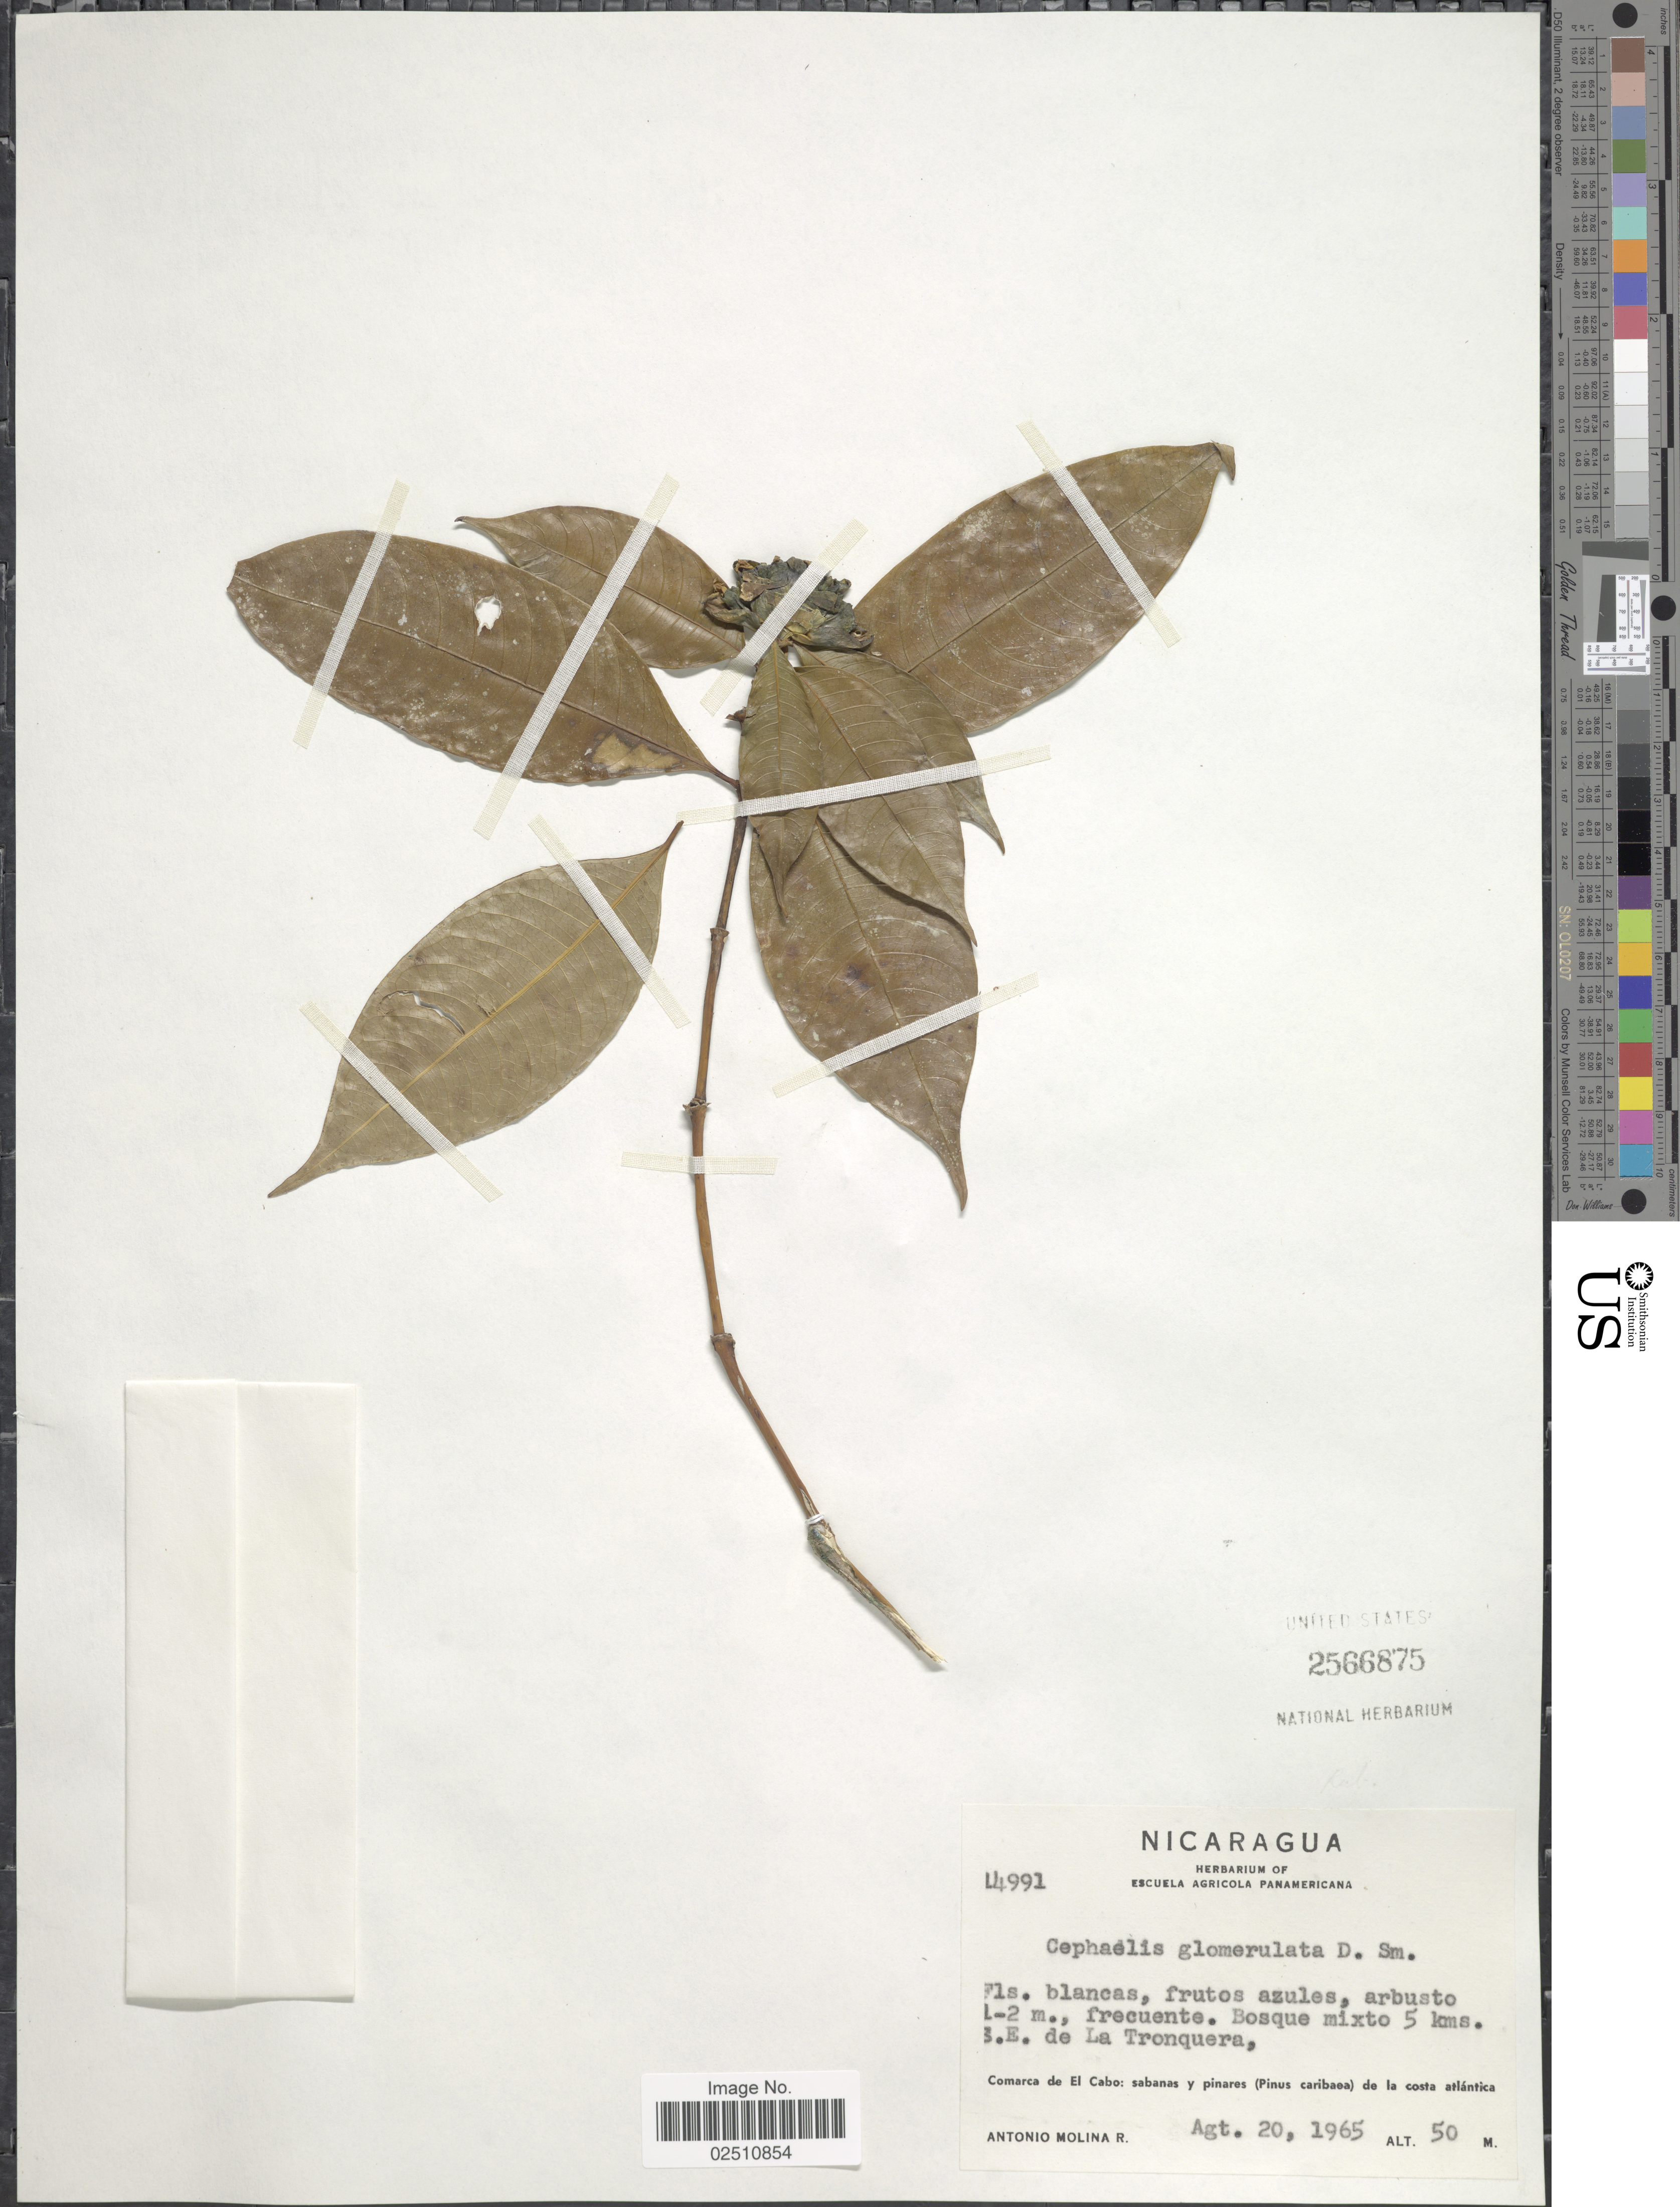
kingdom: Plantae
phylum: Tracheophyta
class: Magnoliopsida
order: Gentianales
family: Rubiaceae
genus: Psychotria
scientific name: Psychotria glomerulata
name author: (Donn. Sm.) Steyerm.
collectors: A. Molina R.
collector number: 14991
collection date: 1965-08-20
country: Nicaragua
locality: Bosque mixto 5 kms. S.E. de La Tronquera, Comarca de El Cabo: sabanas y pinares (Pinus caribaea) de la costa atlantica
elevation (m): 50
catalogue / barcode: US 2566875